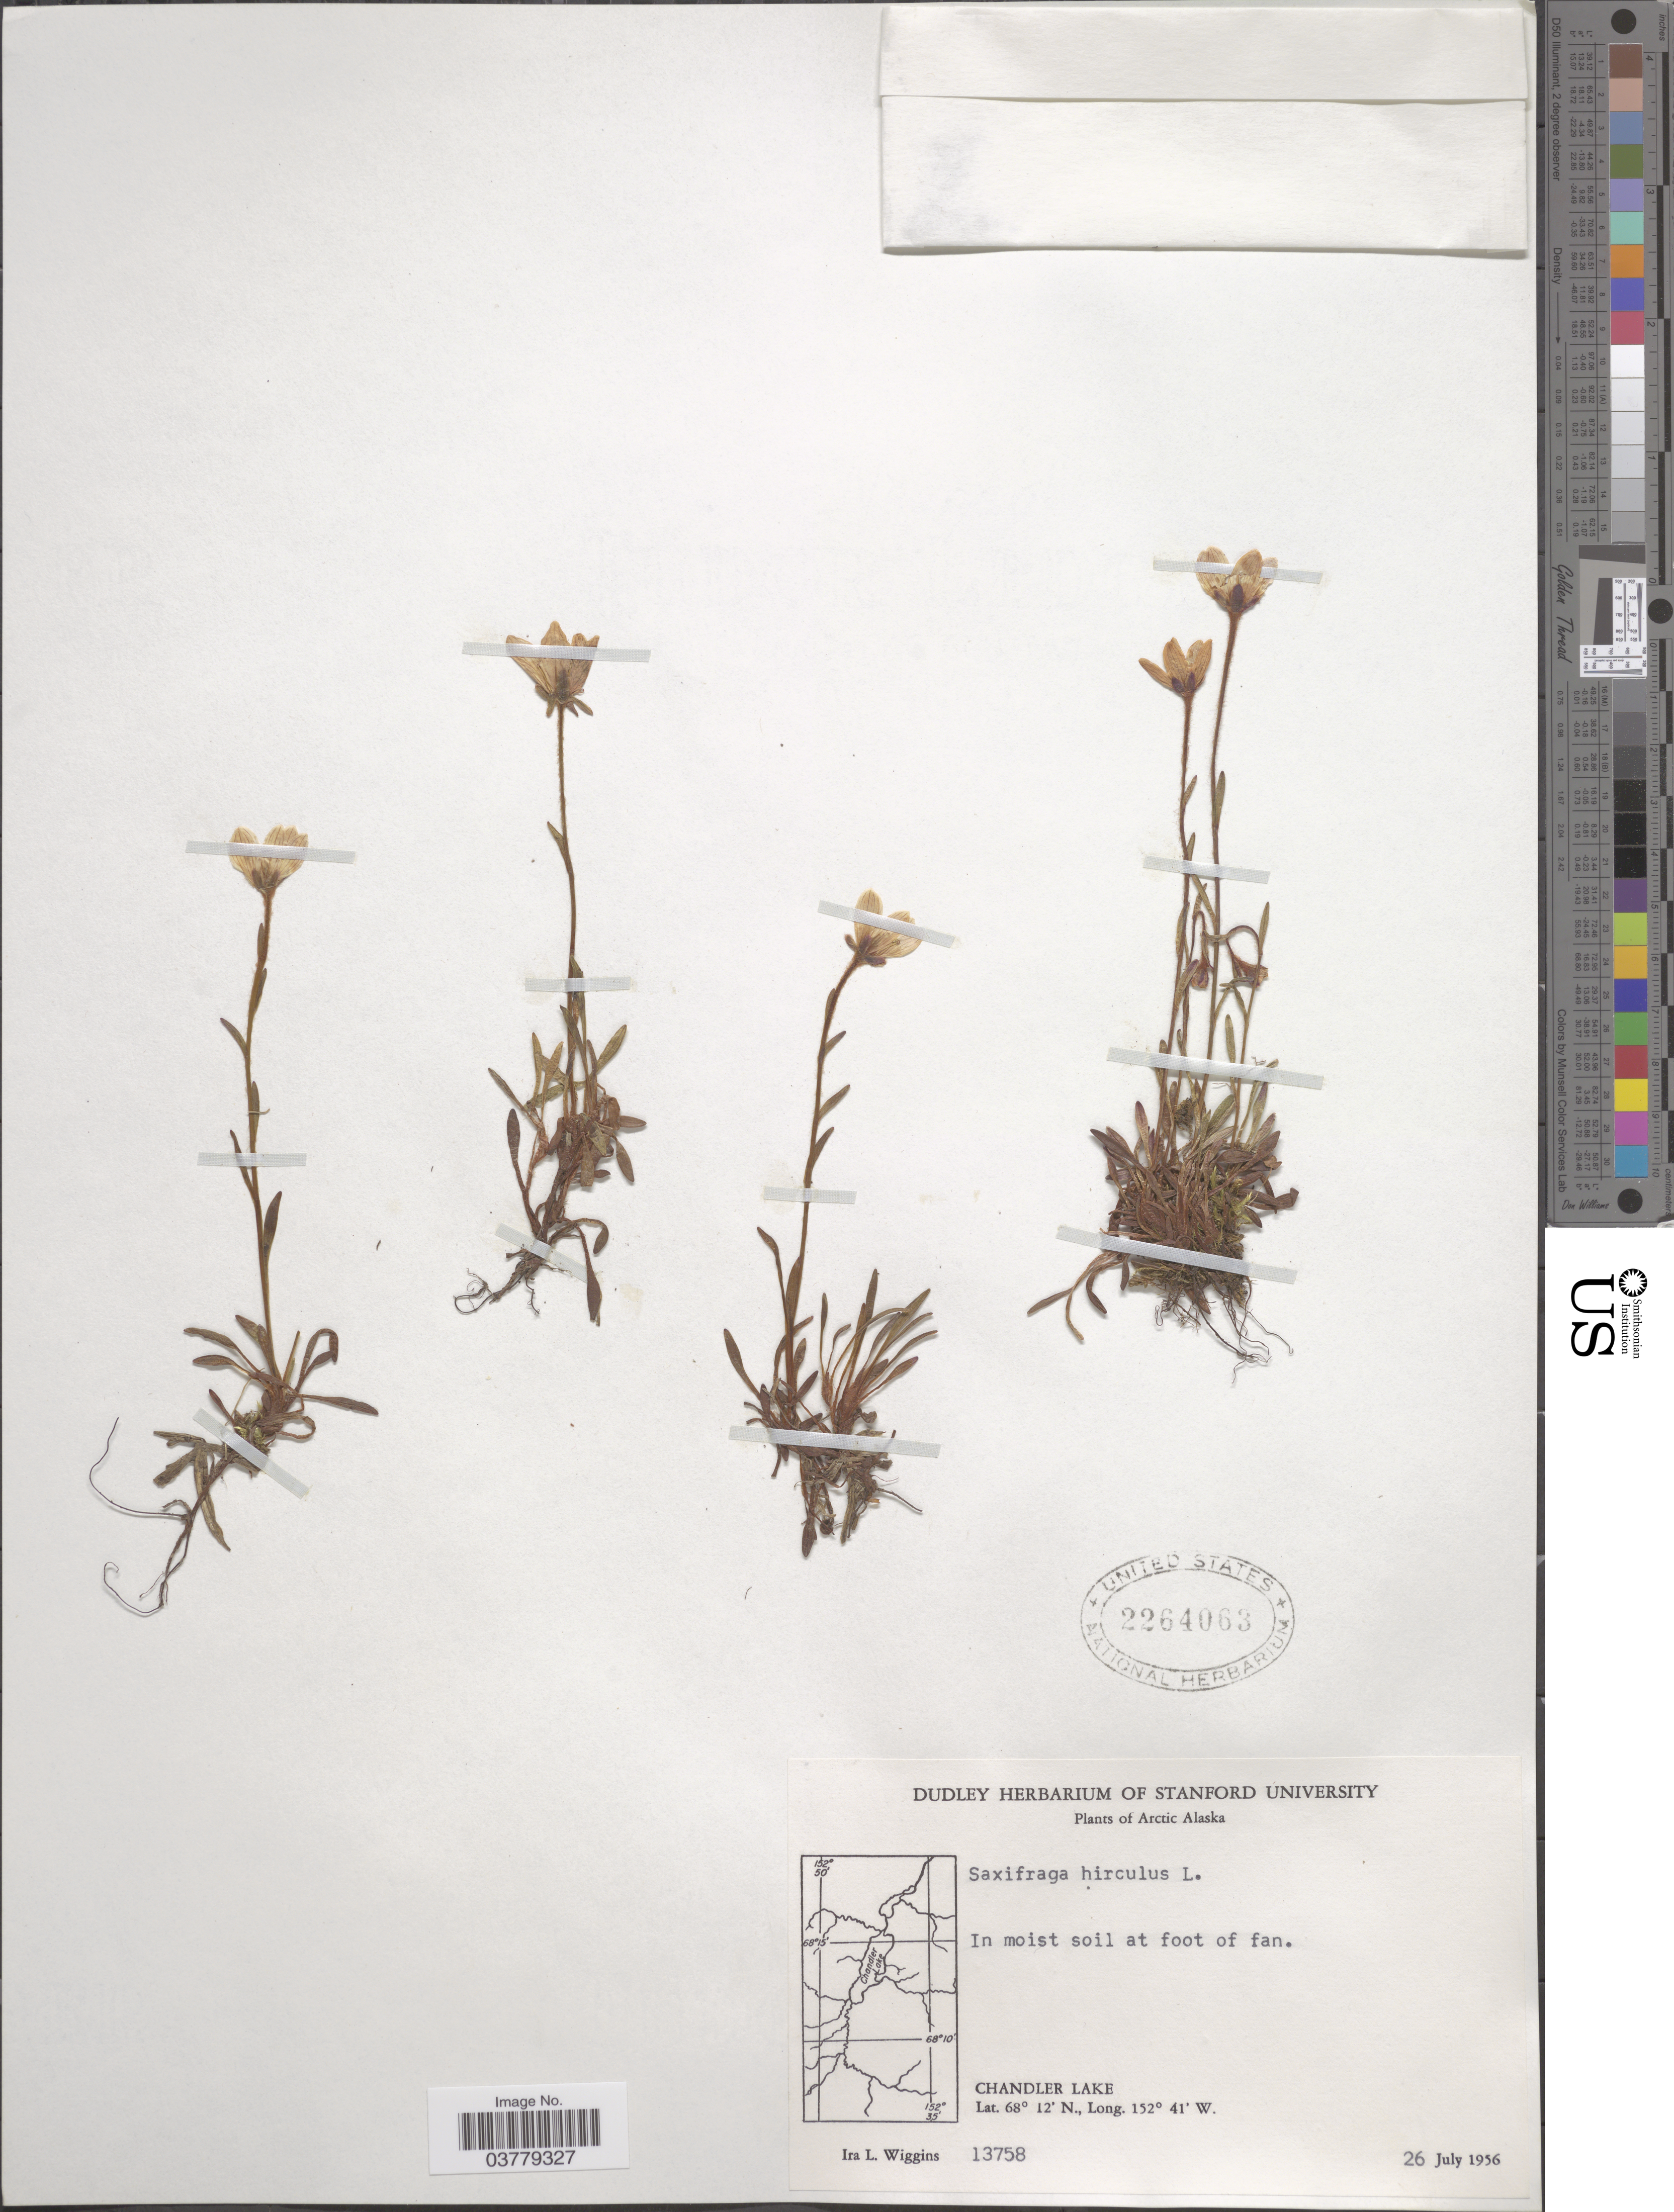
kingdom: Plantae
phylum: Tracheophyta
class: Magnoliopsida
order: Saxifragales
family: Saxifragaceae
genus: Saxifraga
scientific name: Saxifraga hirculus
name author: L.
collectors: I. L. Wiggins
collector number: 13758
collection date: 1956-07-26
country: United States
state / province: Alaska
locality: Arctic Alaska. Chandler Lake.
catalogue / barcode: US 2264063